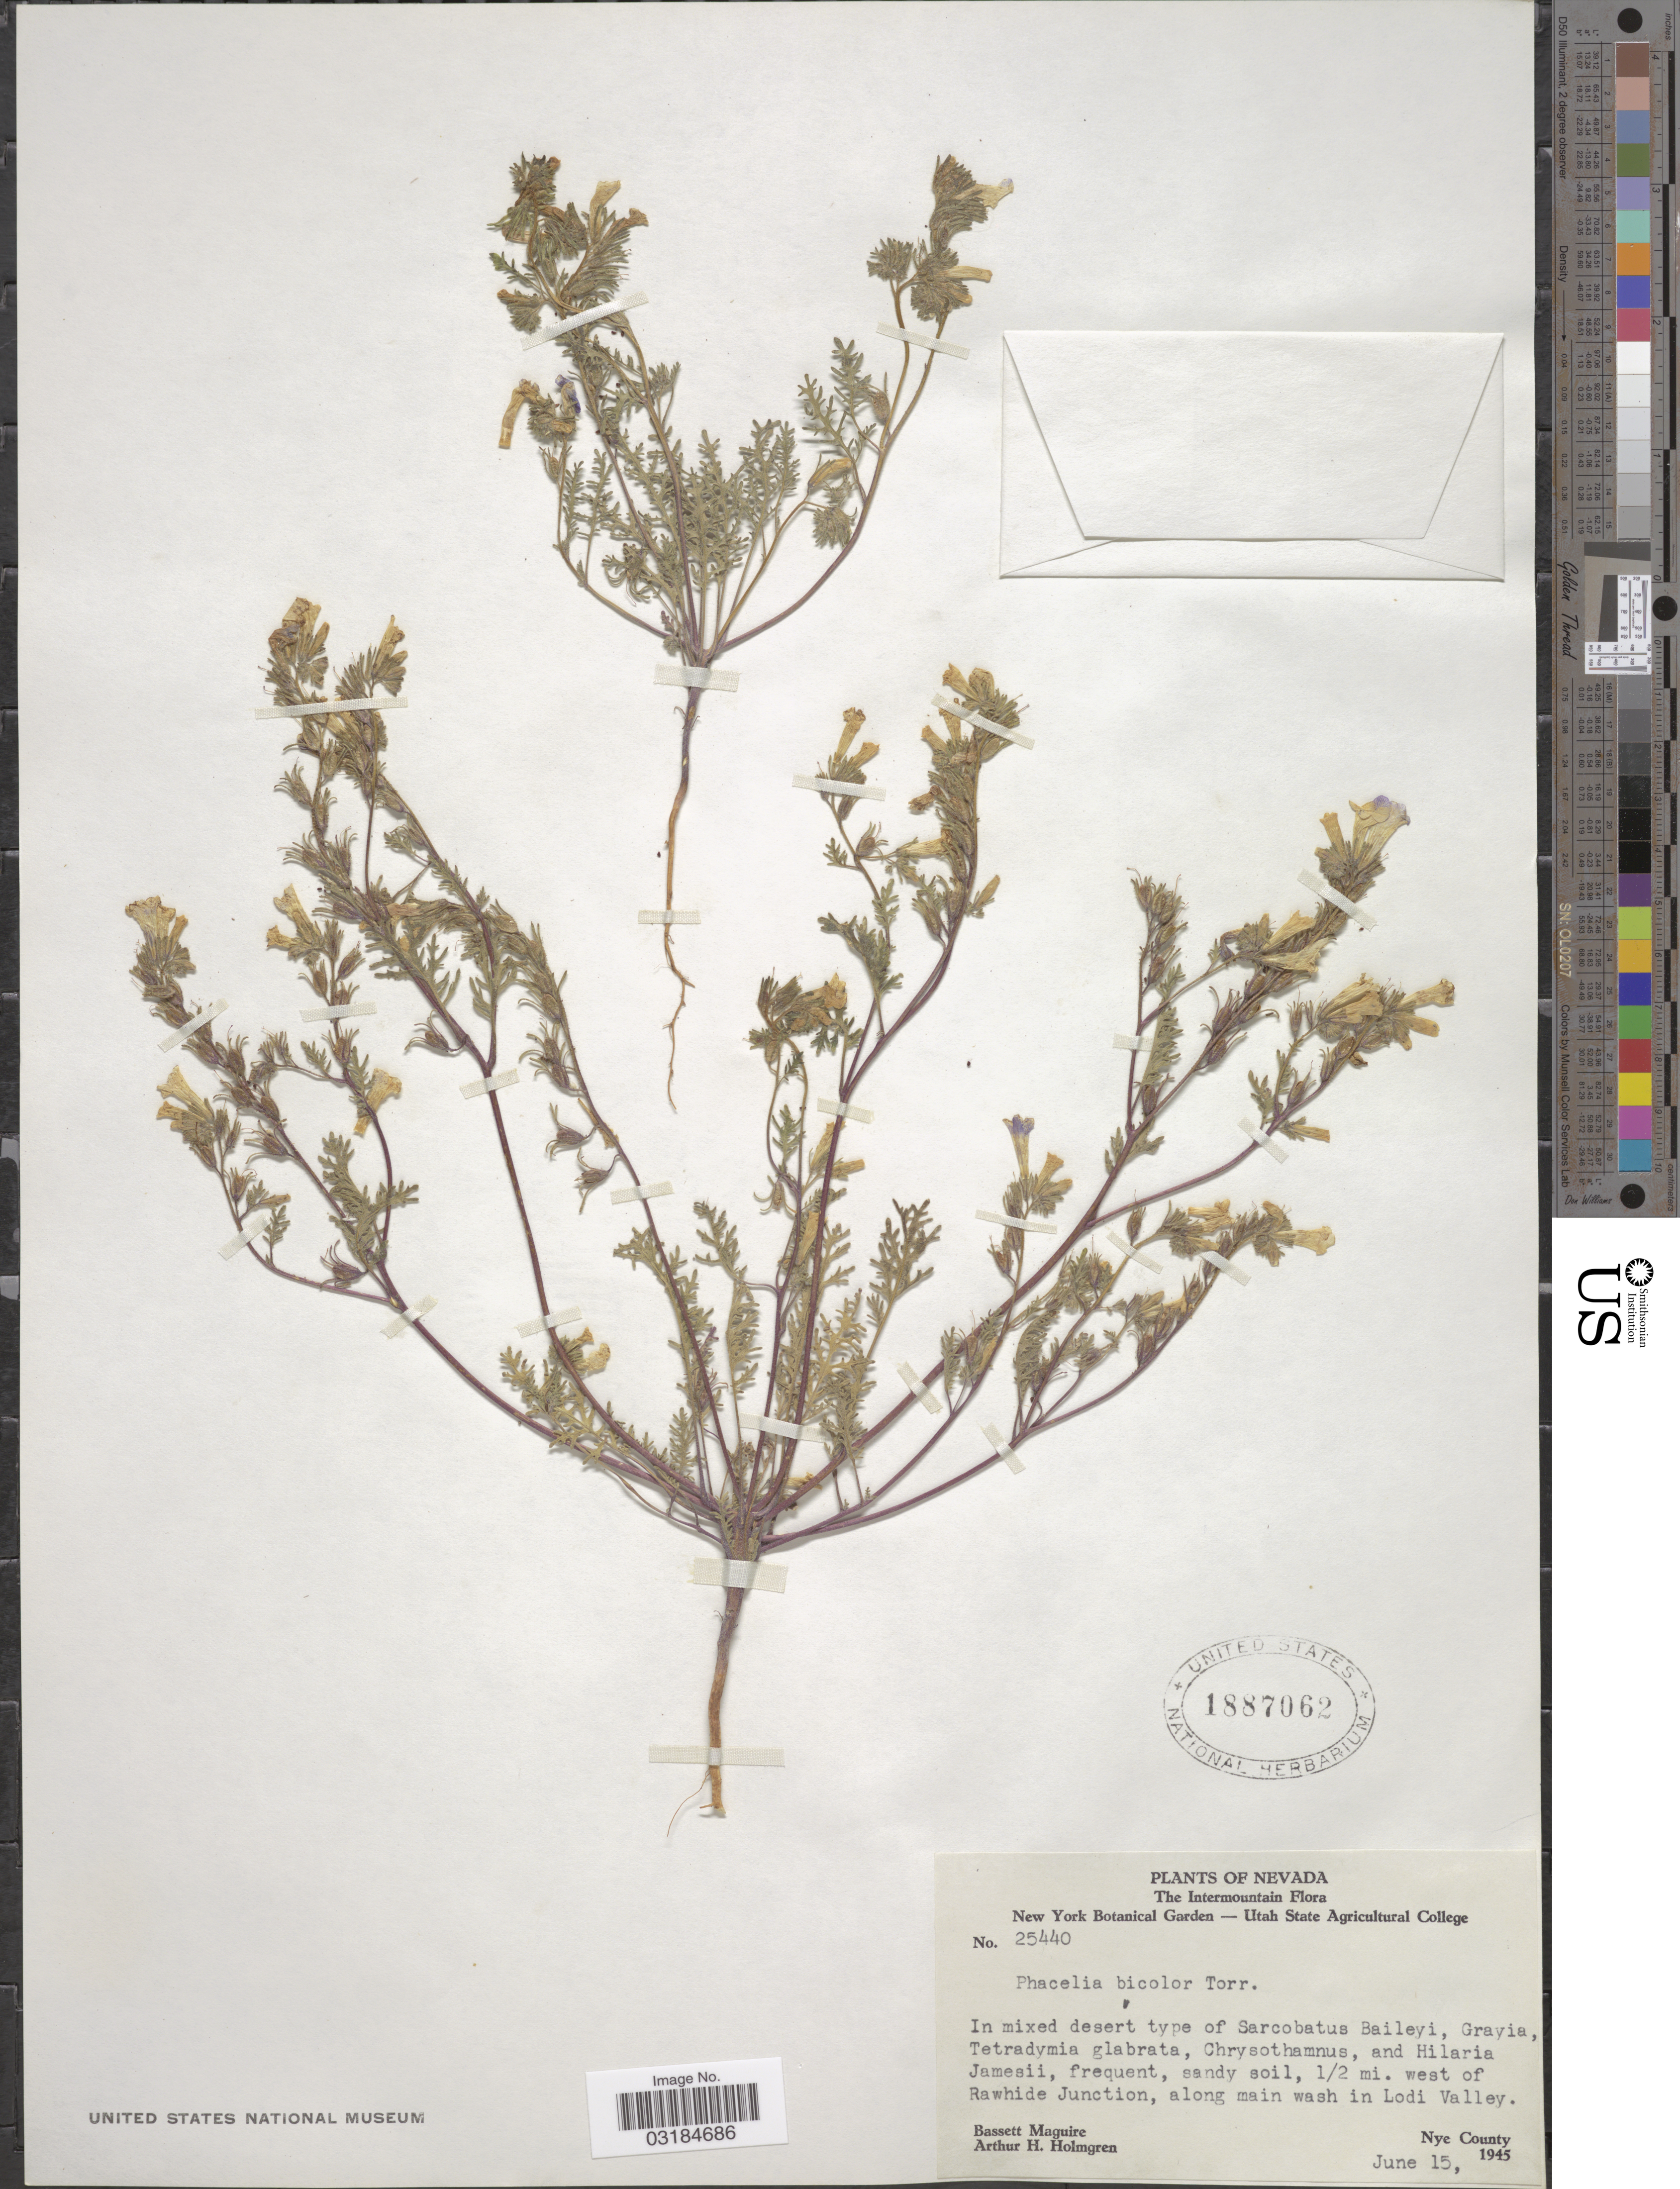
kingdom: Plantae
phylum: Tracheophyta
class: Magnoliopsida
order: Boraginales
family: Hydrophyllaceae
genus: Phacelia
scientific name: Phacelia bicolor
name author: Torr. in C. King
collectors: B. Maguire & A. H. Holmgren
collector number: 25440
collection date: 1945-06-15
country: United States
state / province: Nevada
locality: ½ mi. west of Rawhide Junction, along main wash in Lodi Valley, Nye County, The Intermountain.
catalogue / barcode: US 1887062